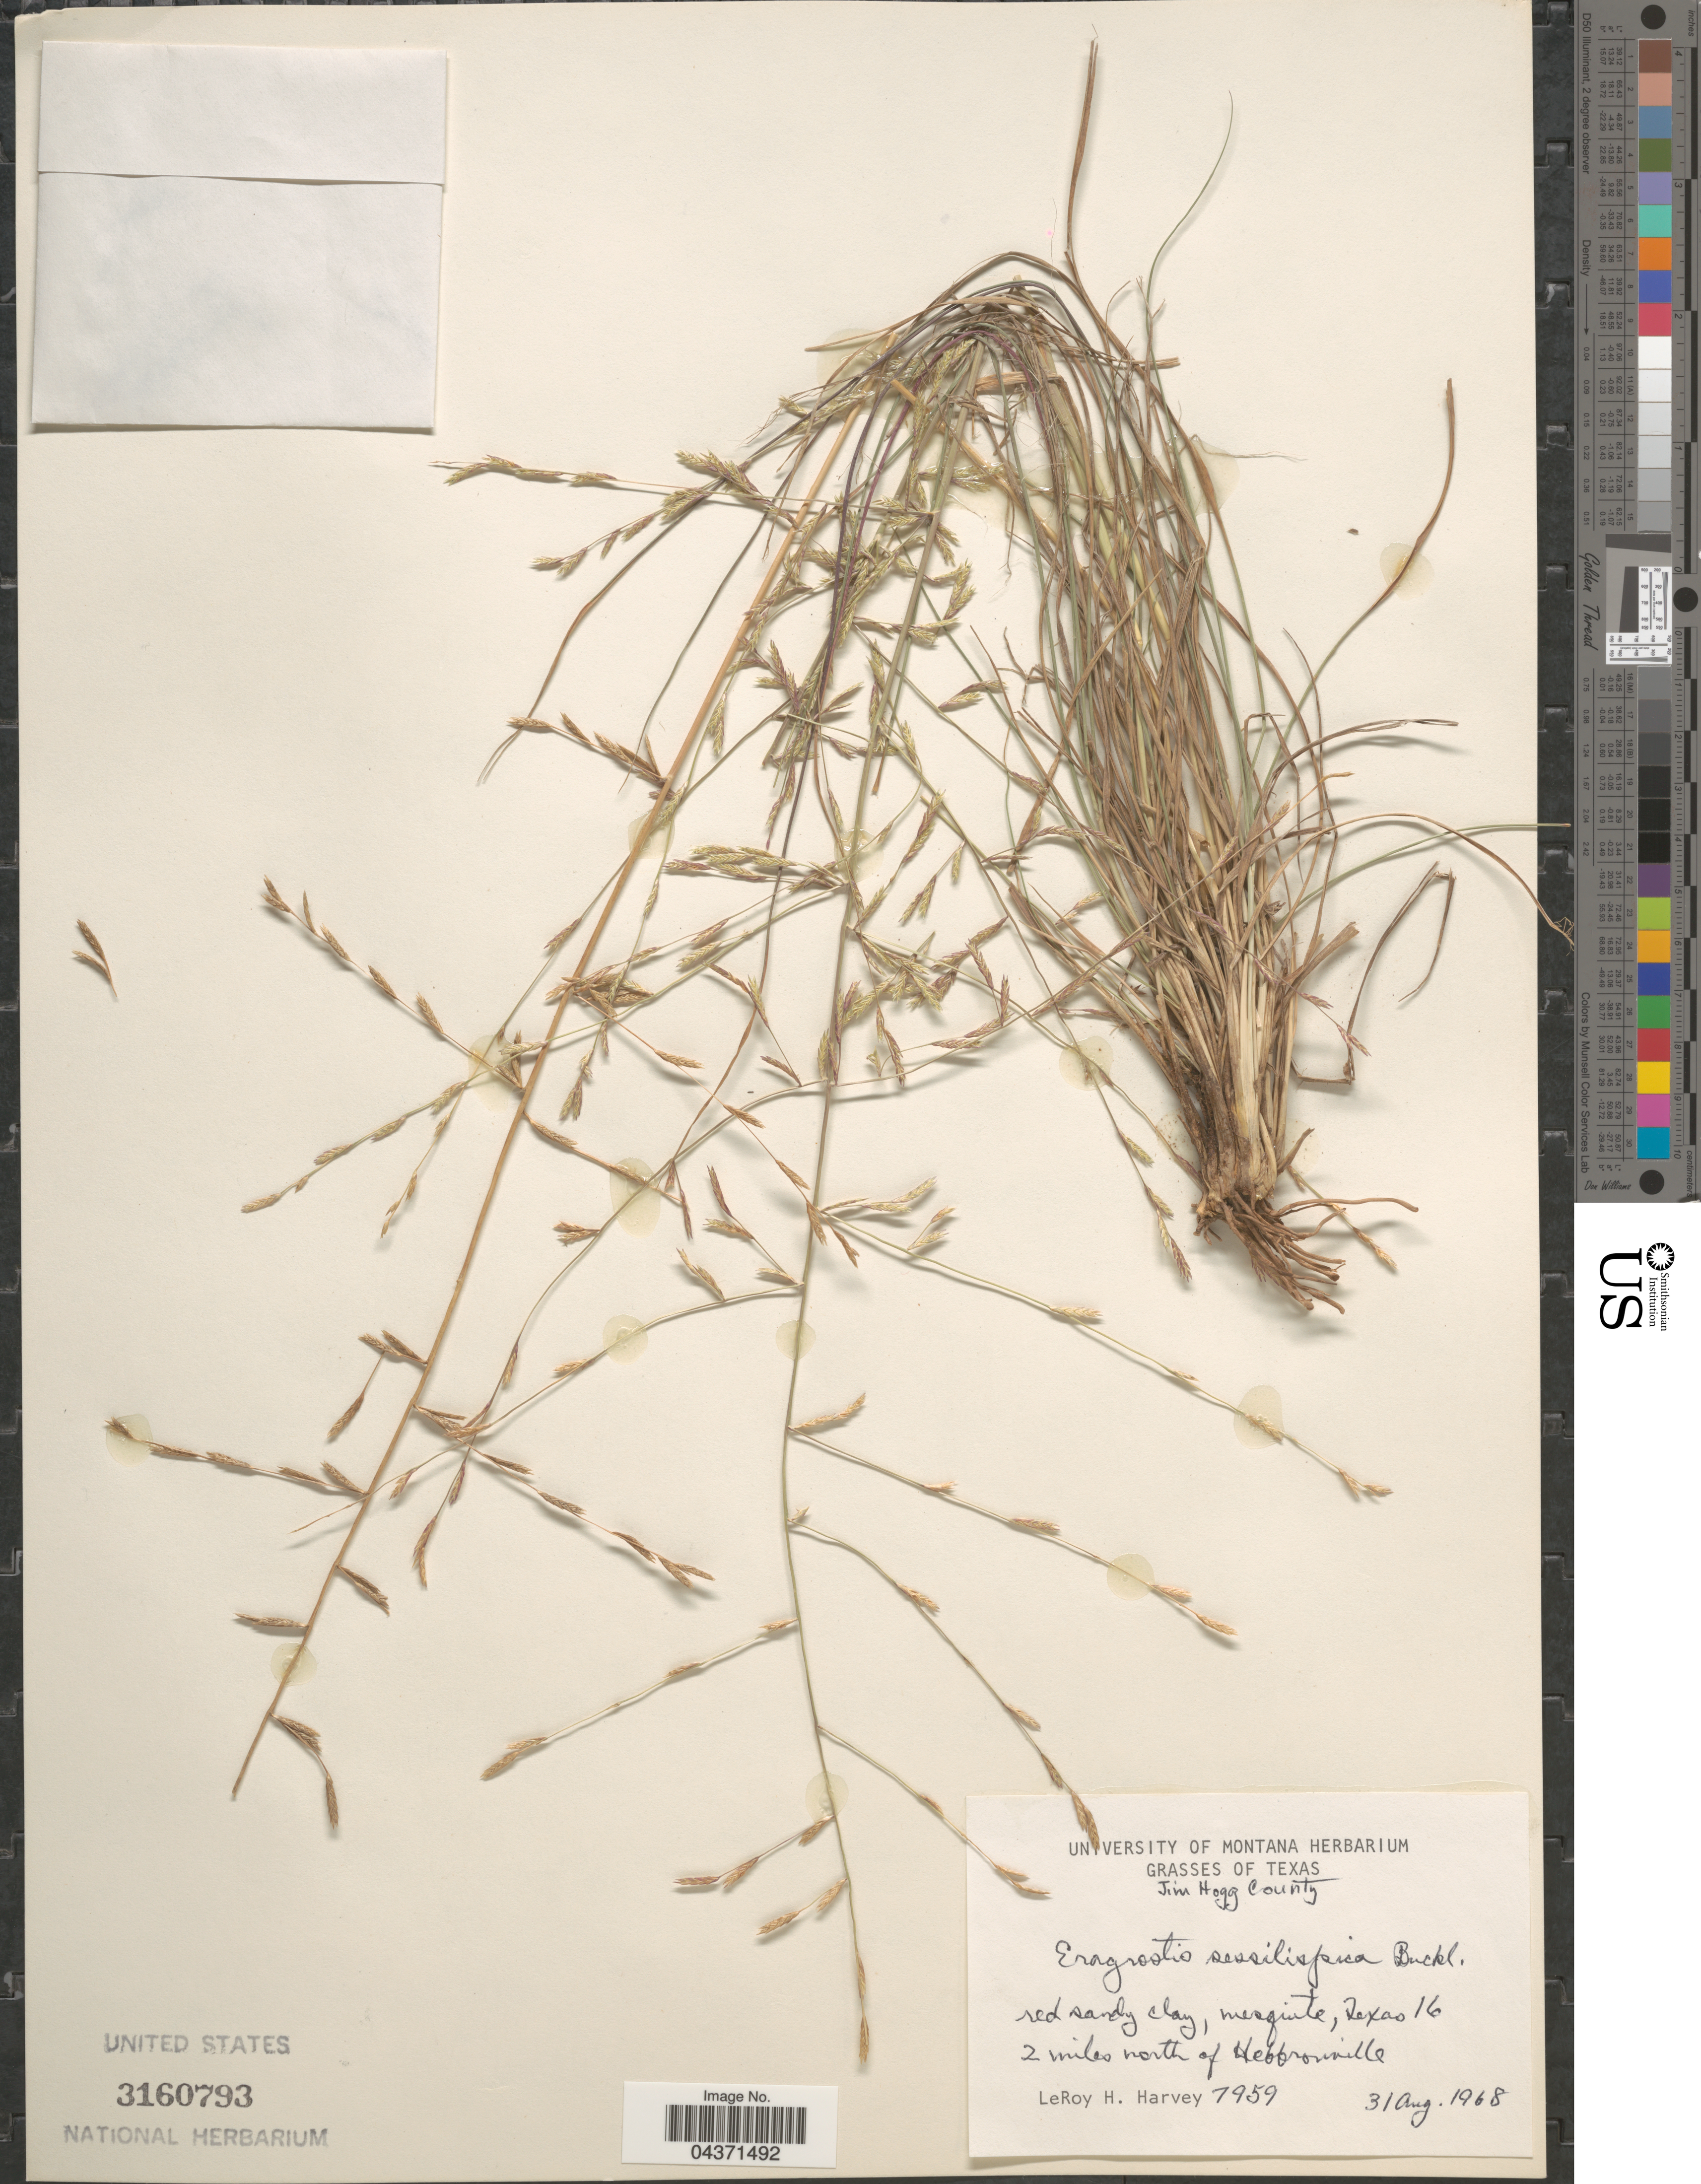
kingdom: Plantae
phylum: Tracheophyta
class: Liliopsida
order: Poales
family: Poaceae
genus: Eragrostis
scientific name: Eragrostis sessilispica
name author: Buckley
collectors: L. H. Harvey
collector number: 7959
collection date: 1968-08-31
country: United States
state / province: Texas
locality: Jim Hogg County. Red sandy clay, mesquite, Texas 16. 2 miles north of Hebbronville.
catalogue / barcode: US 3160793